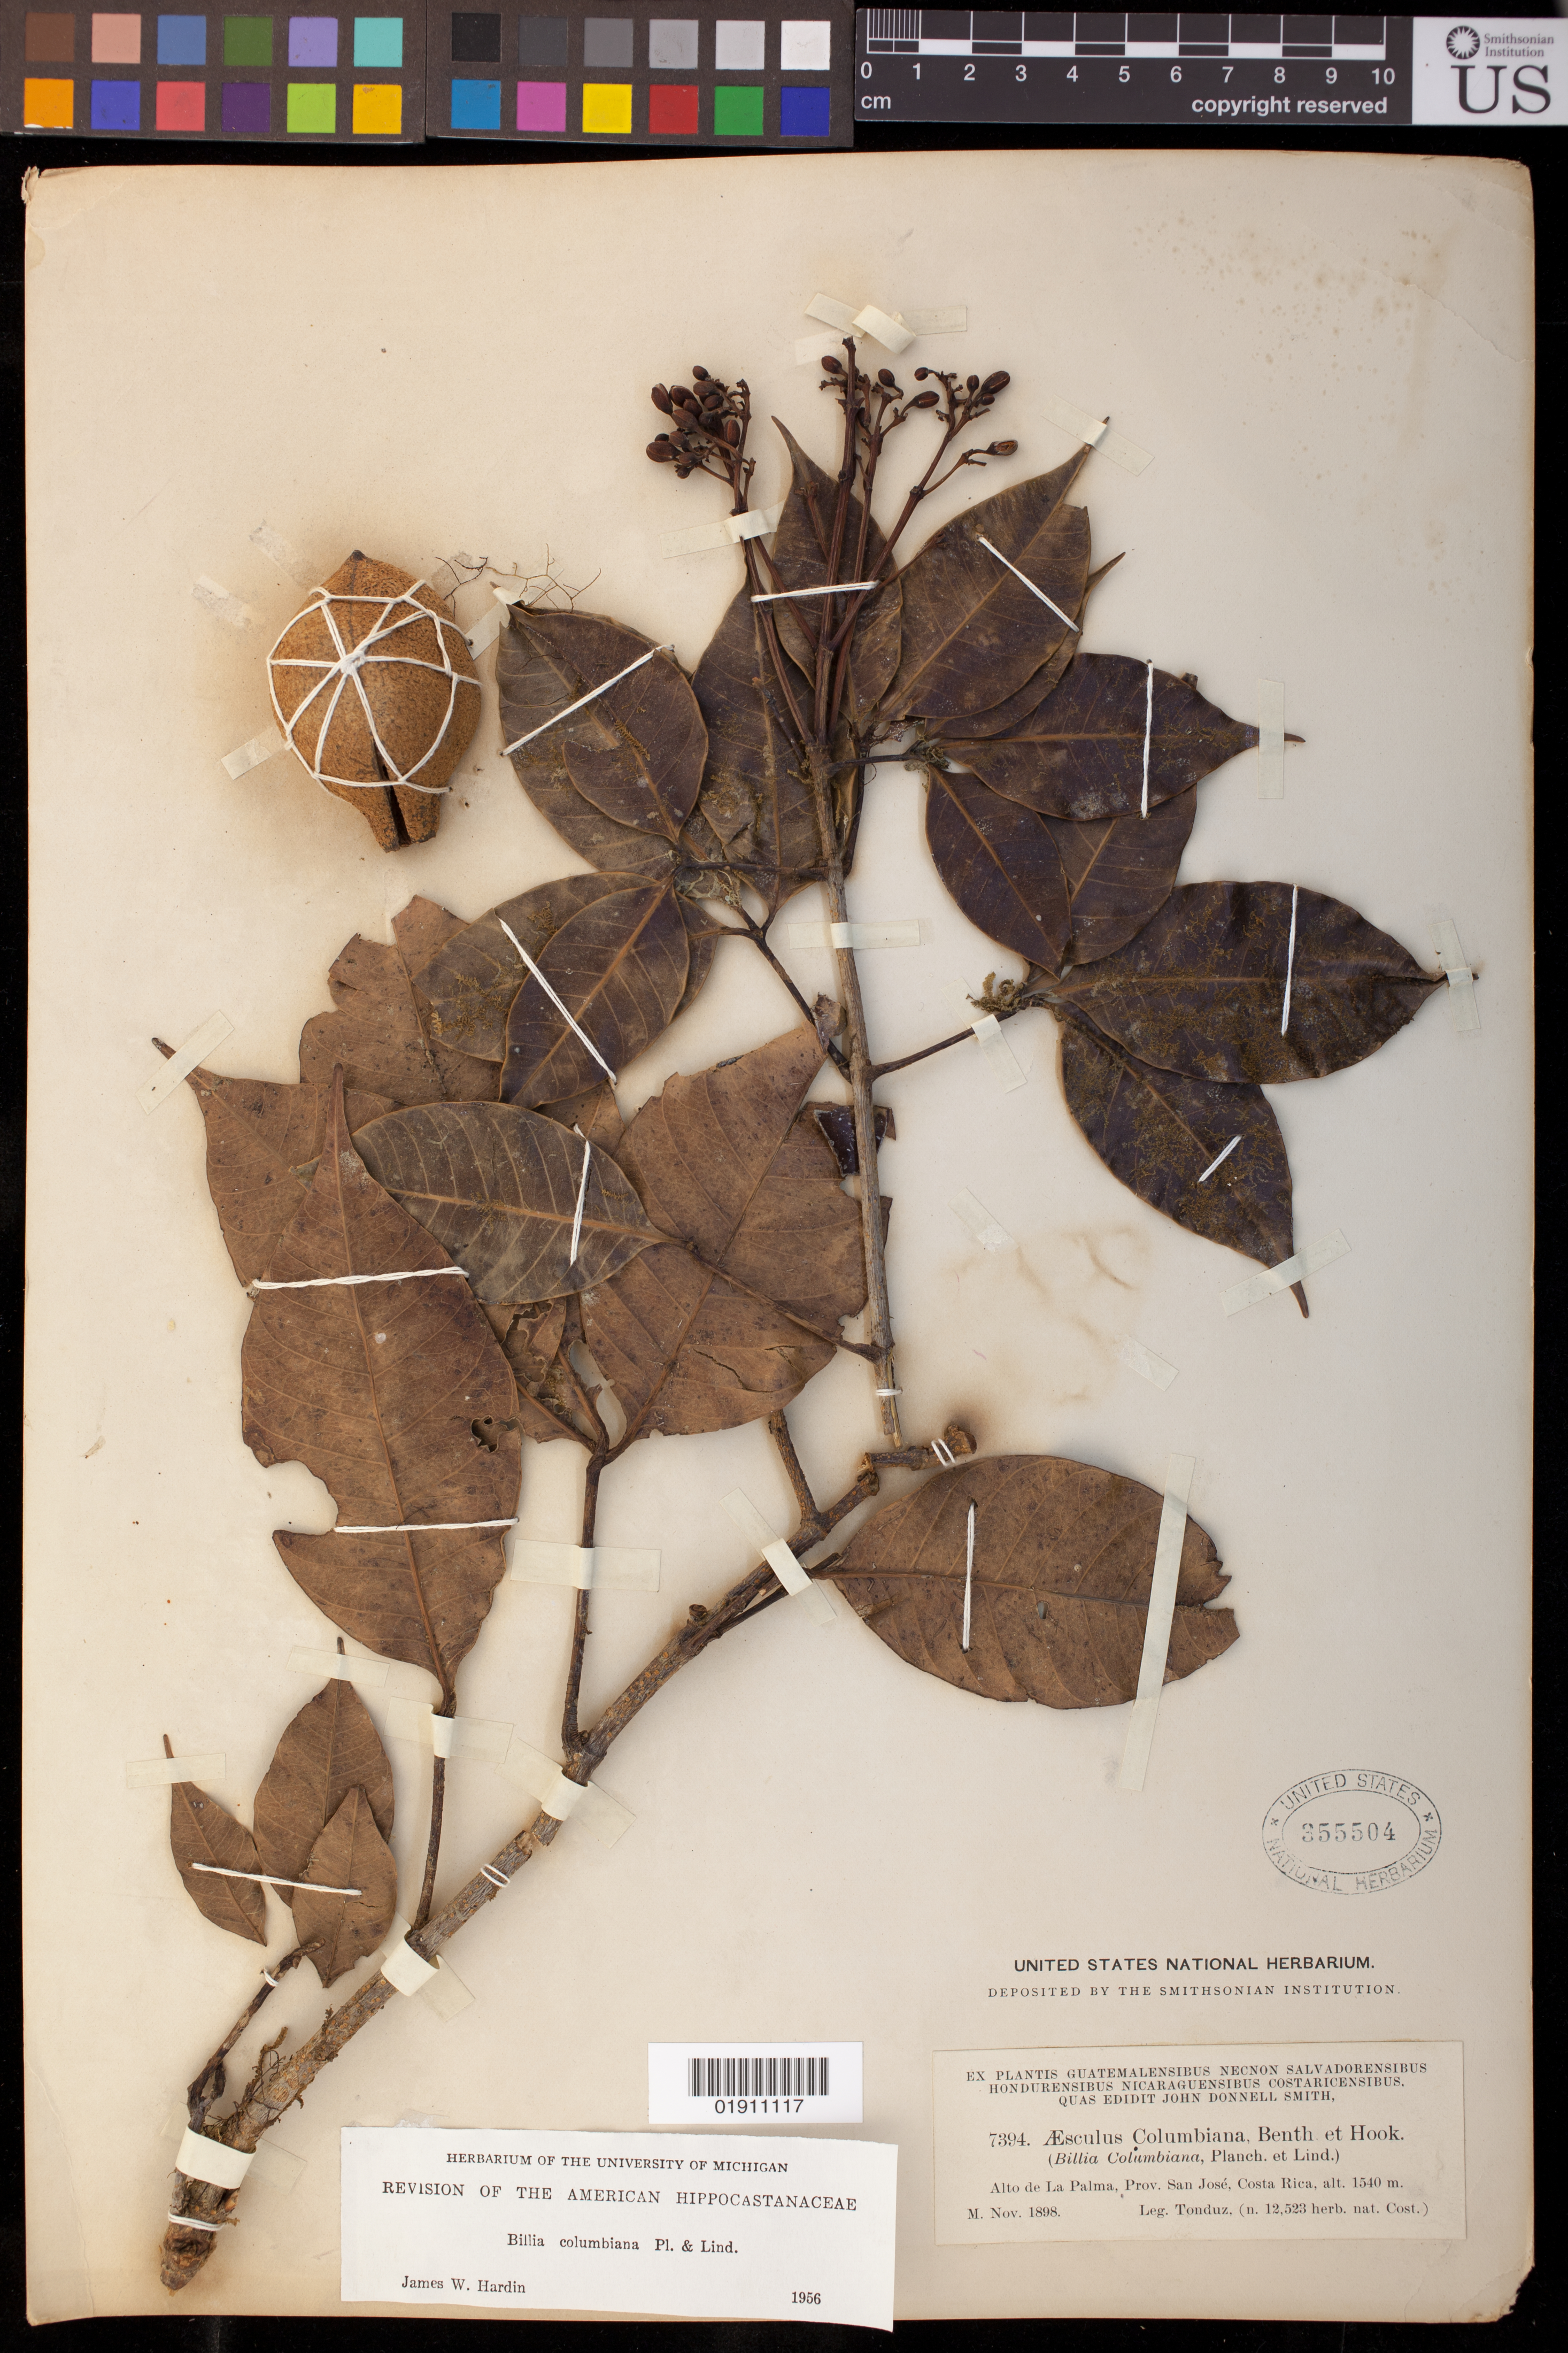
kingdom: Plantae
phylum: Tracheophyta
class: Magnoliopsida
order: Sapindales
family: Sapindaceae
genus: Billia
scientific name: Billia columbiana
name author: Planch. & Linden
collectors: A. Tonduz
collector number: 12523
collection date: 1898-11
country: Costa Rica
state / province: San José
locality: Alto de La Palma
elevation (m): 1540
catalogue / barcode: US 355504